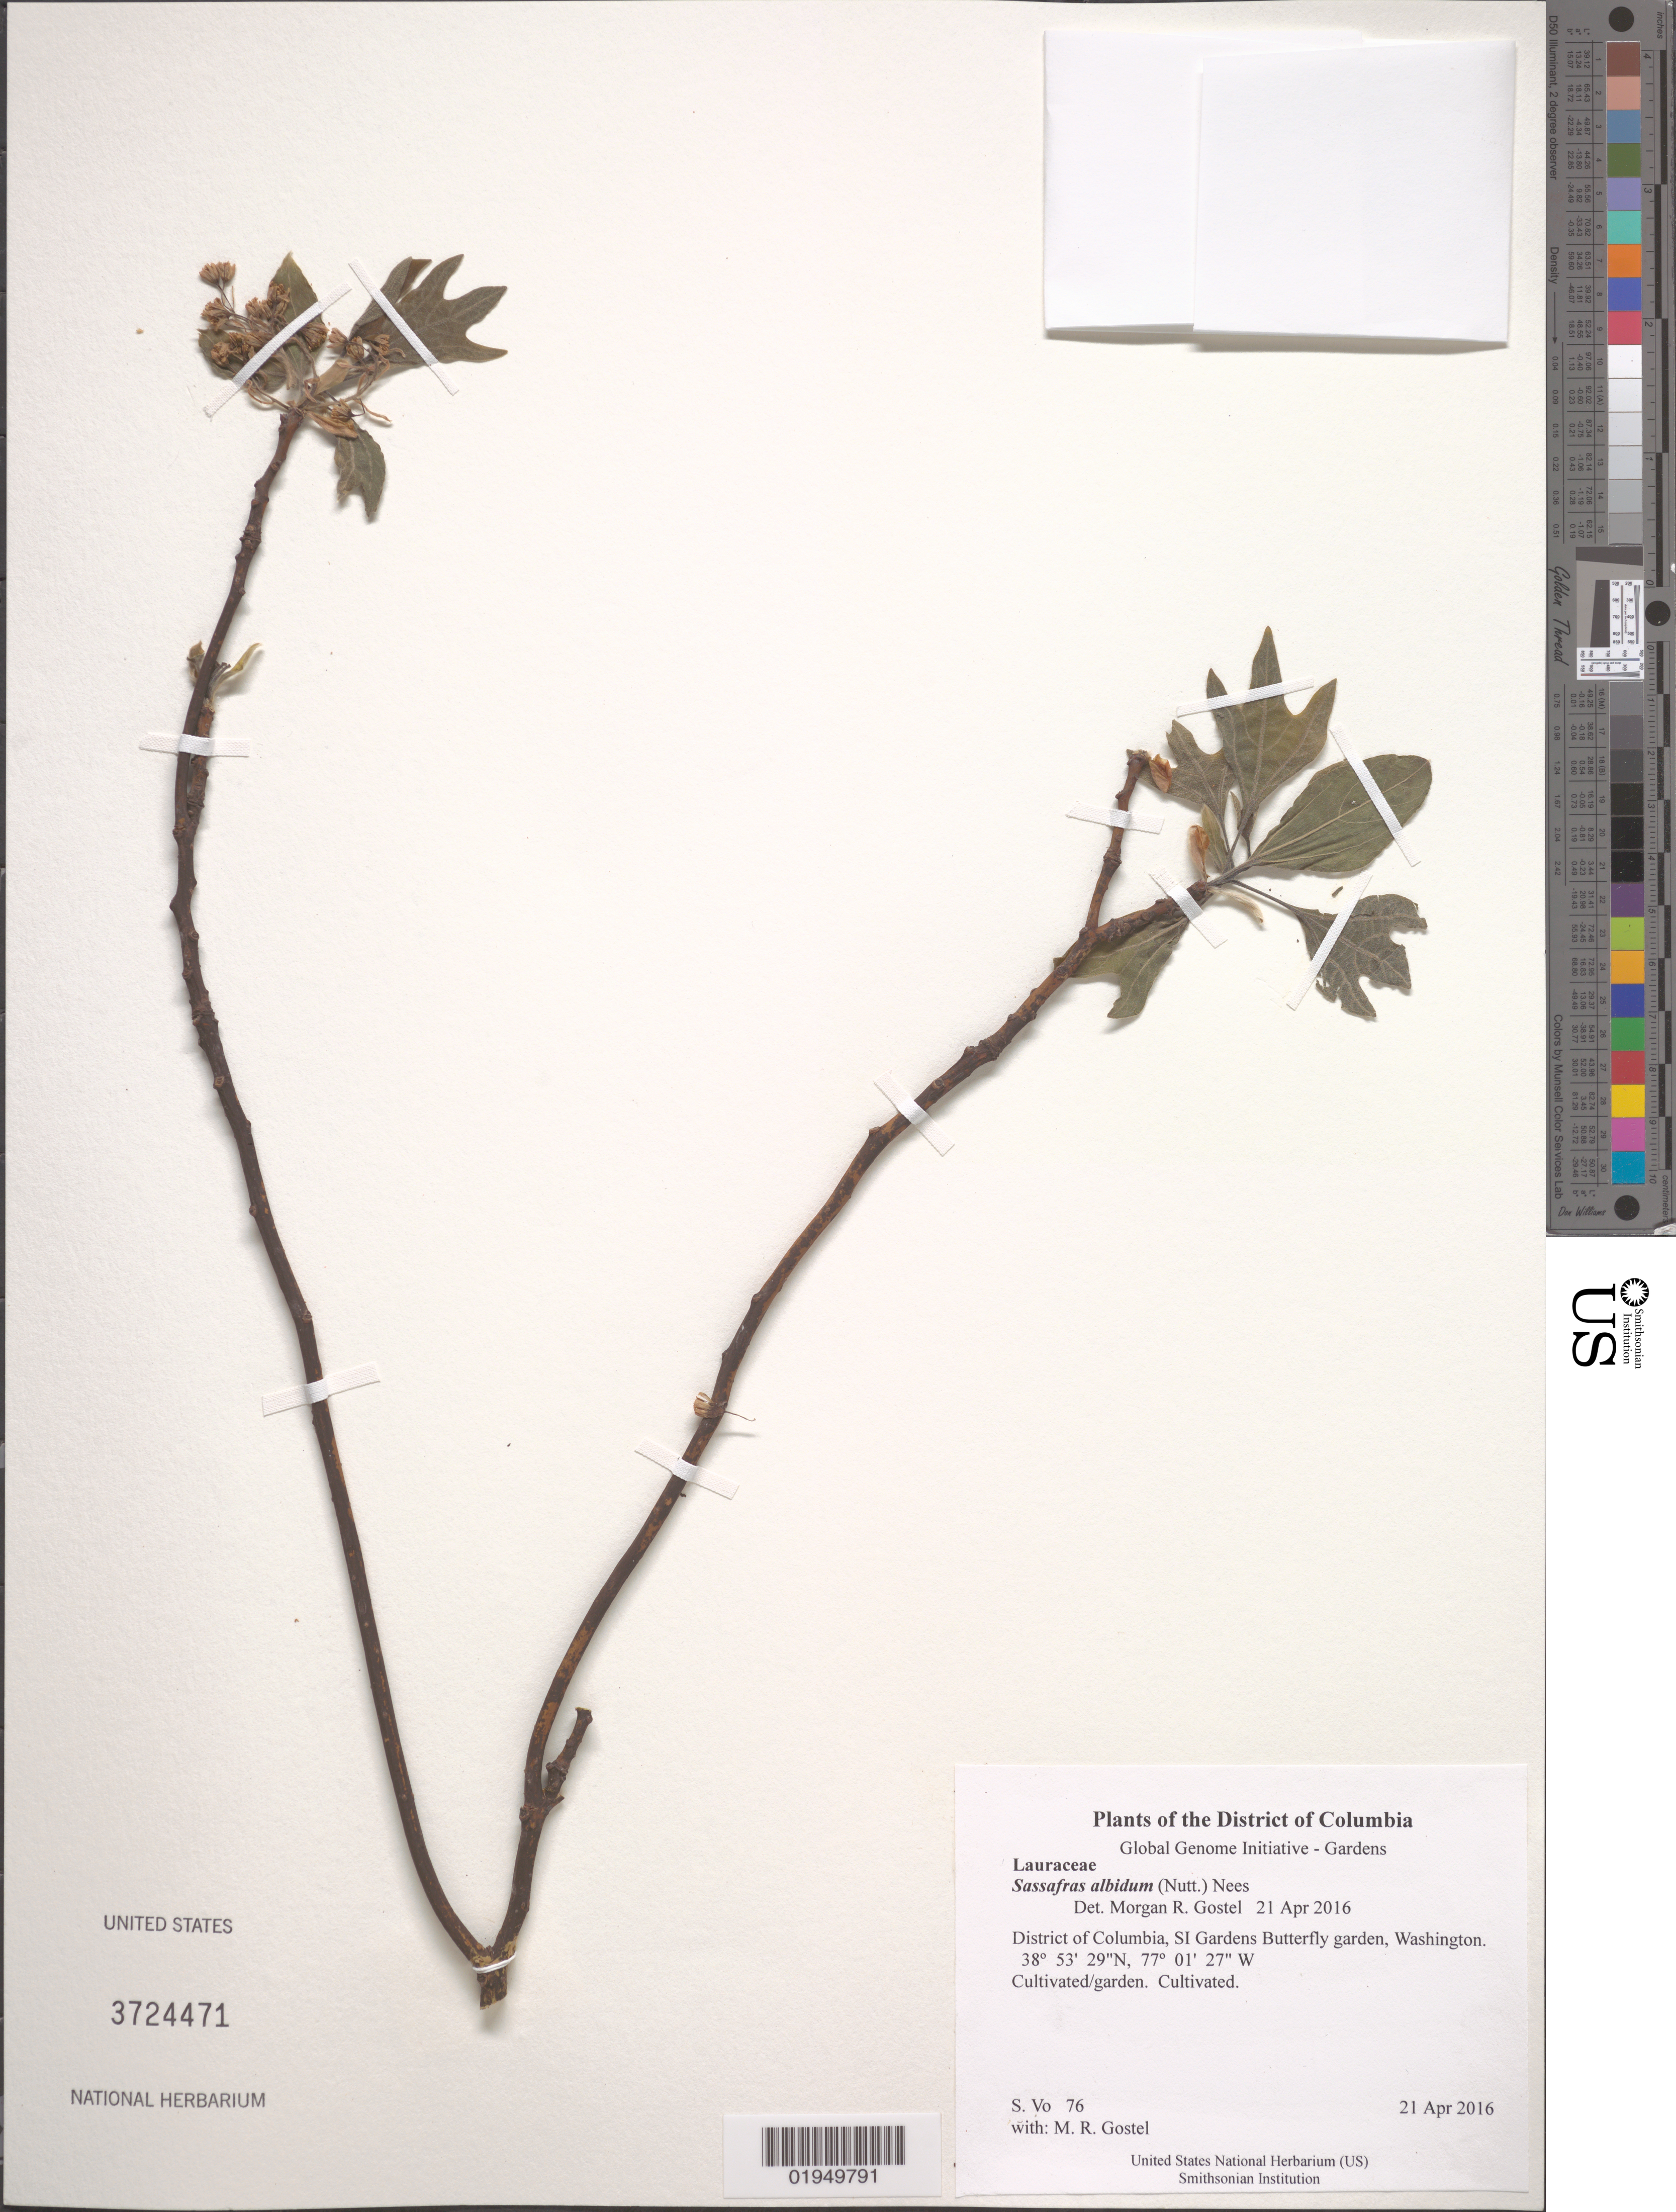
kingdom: Plantae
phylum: Tracheophyta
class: Magnoliopsida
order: Laurales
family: Lauraceae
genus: Sassafras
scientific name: Sassafras albidum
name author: (Nutt.) Nees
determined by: Gostel, Morgan R., (BRIT), Botanical Research Institute of Texas (UNITED STATES)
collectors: S. Vo & M. R. Gostel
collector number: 76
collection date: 2016-04-21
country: United States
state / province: District of Columbia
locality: SI Gardens Butterfly garden, Washington.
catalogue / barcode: US 3724471